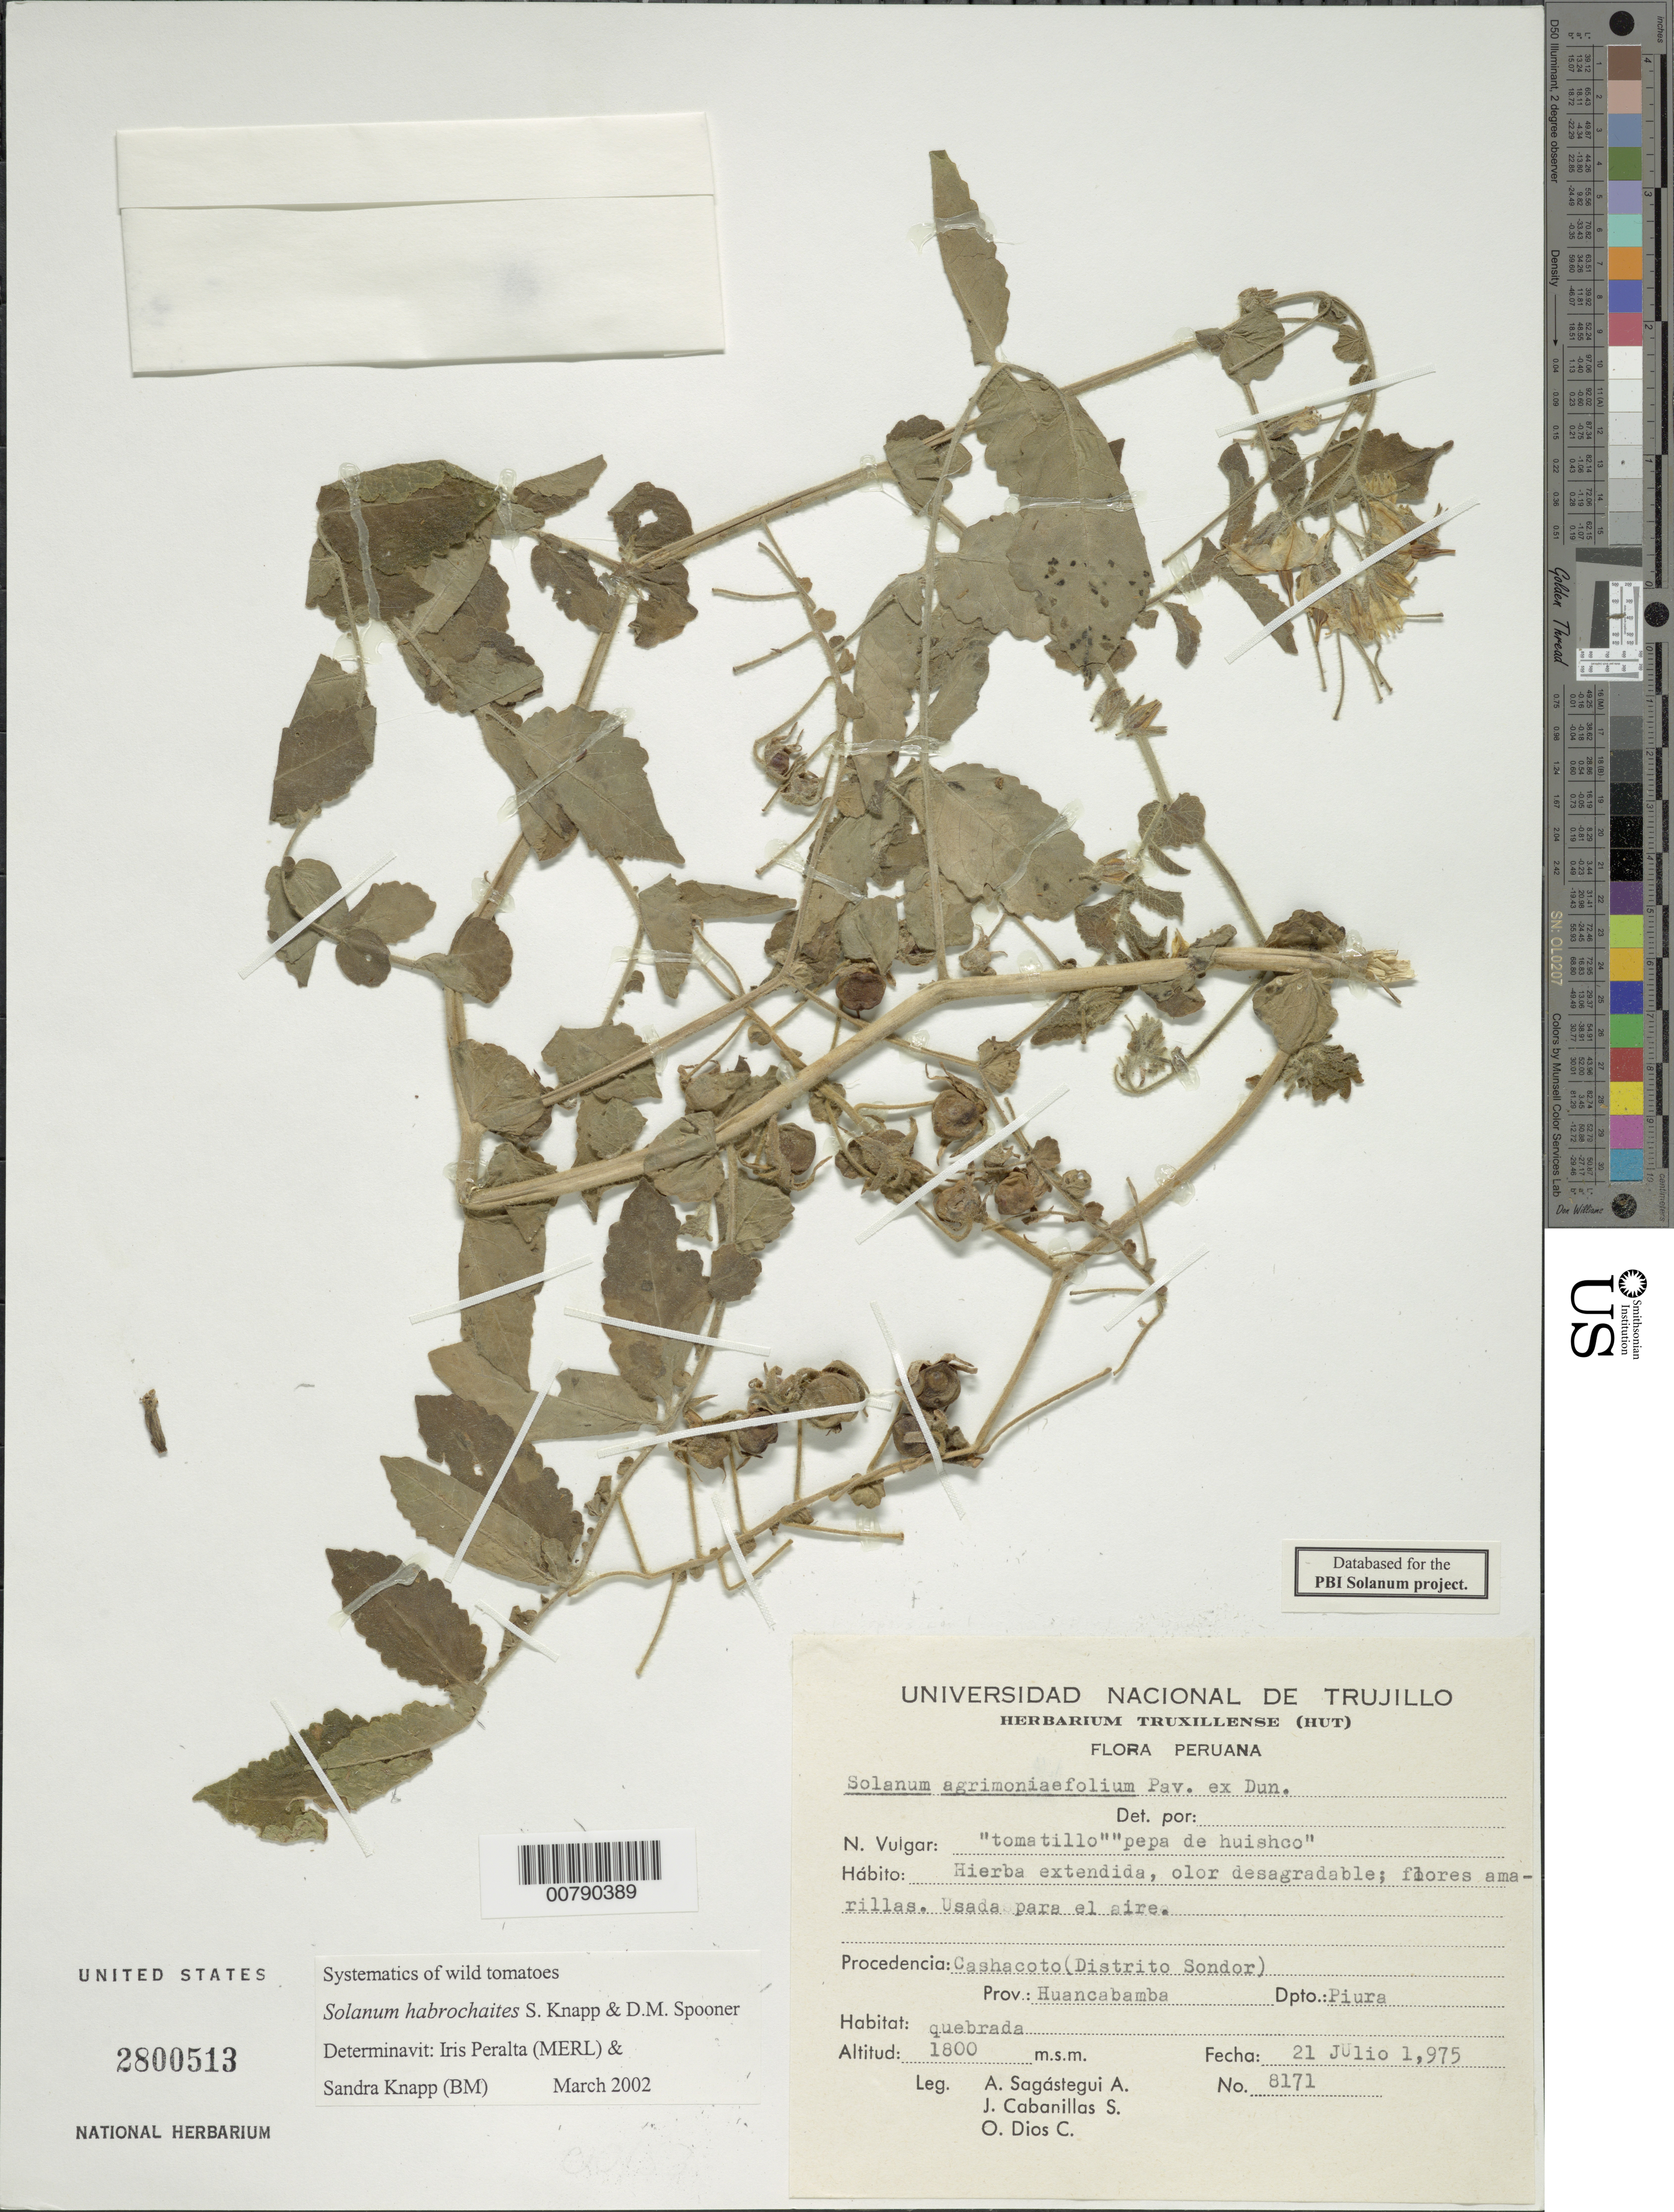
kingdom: Plantae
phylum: Tracheophyta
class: Magnoliopsida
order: Solanales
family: Solanaceae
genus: Solanum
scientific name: Solanum habrochaites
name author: S. Knapp & D.M. Spooner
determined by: Peralta, Iris E.; Knapp, S. D.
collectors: A. Sagástegui A., J. Cabanillas S. & C. Dios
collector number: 8171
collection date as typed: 21 Jul 1975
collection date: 1975-07-21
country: Peru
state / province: Piura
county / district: Huancabamba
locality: Cashacoto, Distrito Sondor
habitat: quebrada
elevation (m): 1800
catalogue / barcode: US 2800513